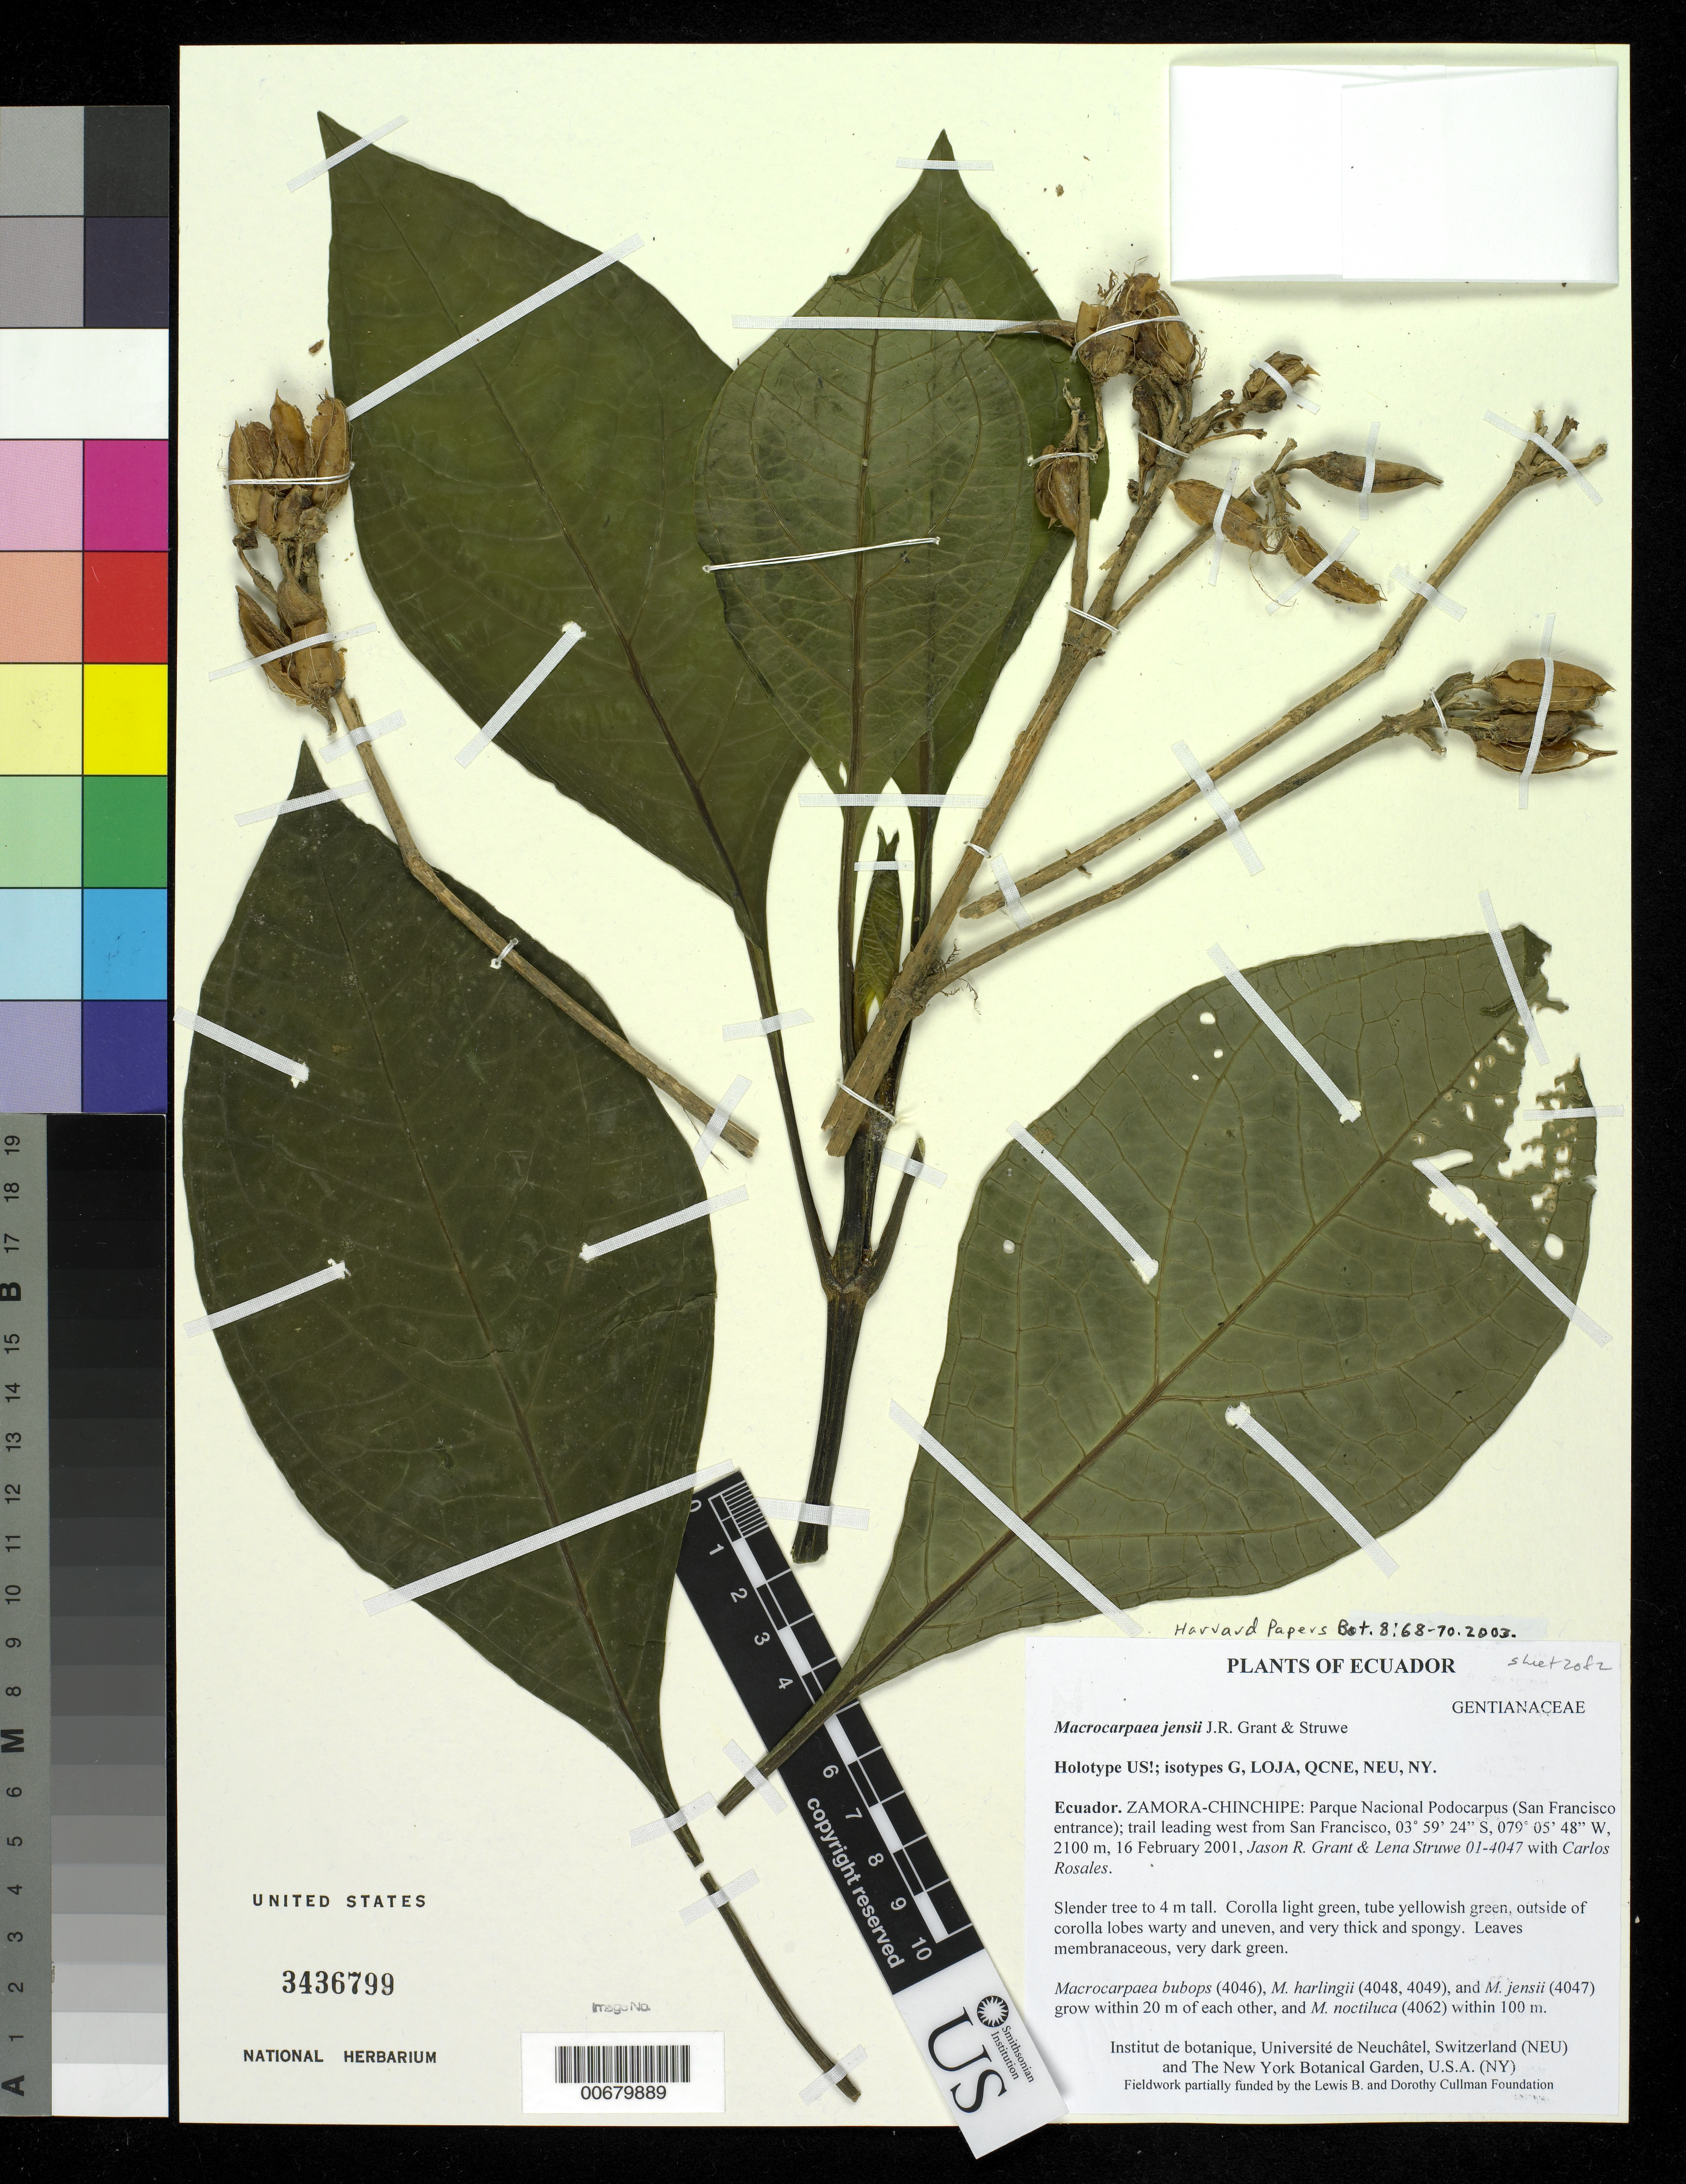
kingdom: Plantae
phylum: Tracheophyta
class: Magnoliopsida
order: Gentianales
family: Gentianaceae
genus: Macrocarpaea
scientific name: Macrocarpaea jensii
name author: J.R. Grant & Struwe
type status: Holotype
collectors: J. R. Grant, L. Struwe & M. Rosales C.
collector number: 01-4047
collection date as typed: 16 Feb 2001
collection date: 2001-02-16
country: Ecuador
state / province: Zamora-Chinchipe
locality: Parque Nacional Podocarpus (San Francisco entrance); trail leading west from San Francisco.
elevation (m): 2100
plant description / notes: Protologue cites holotype mounted on 3 sheets, but only 2 sheets have been found at US.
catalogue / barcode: US 3436799